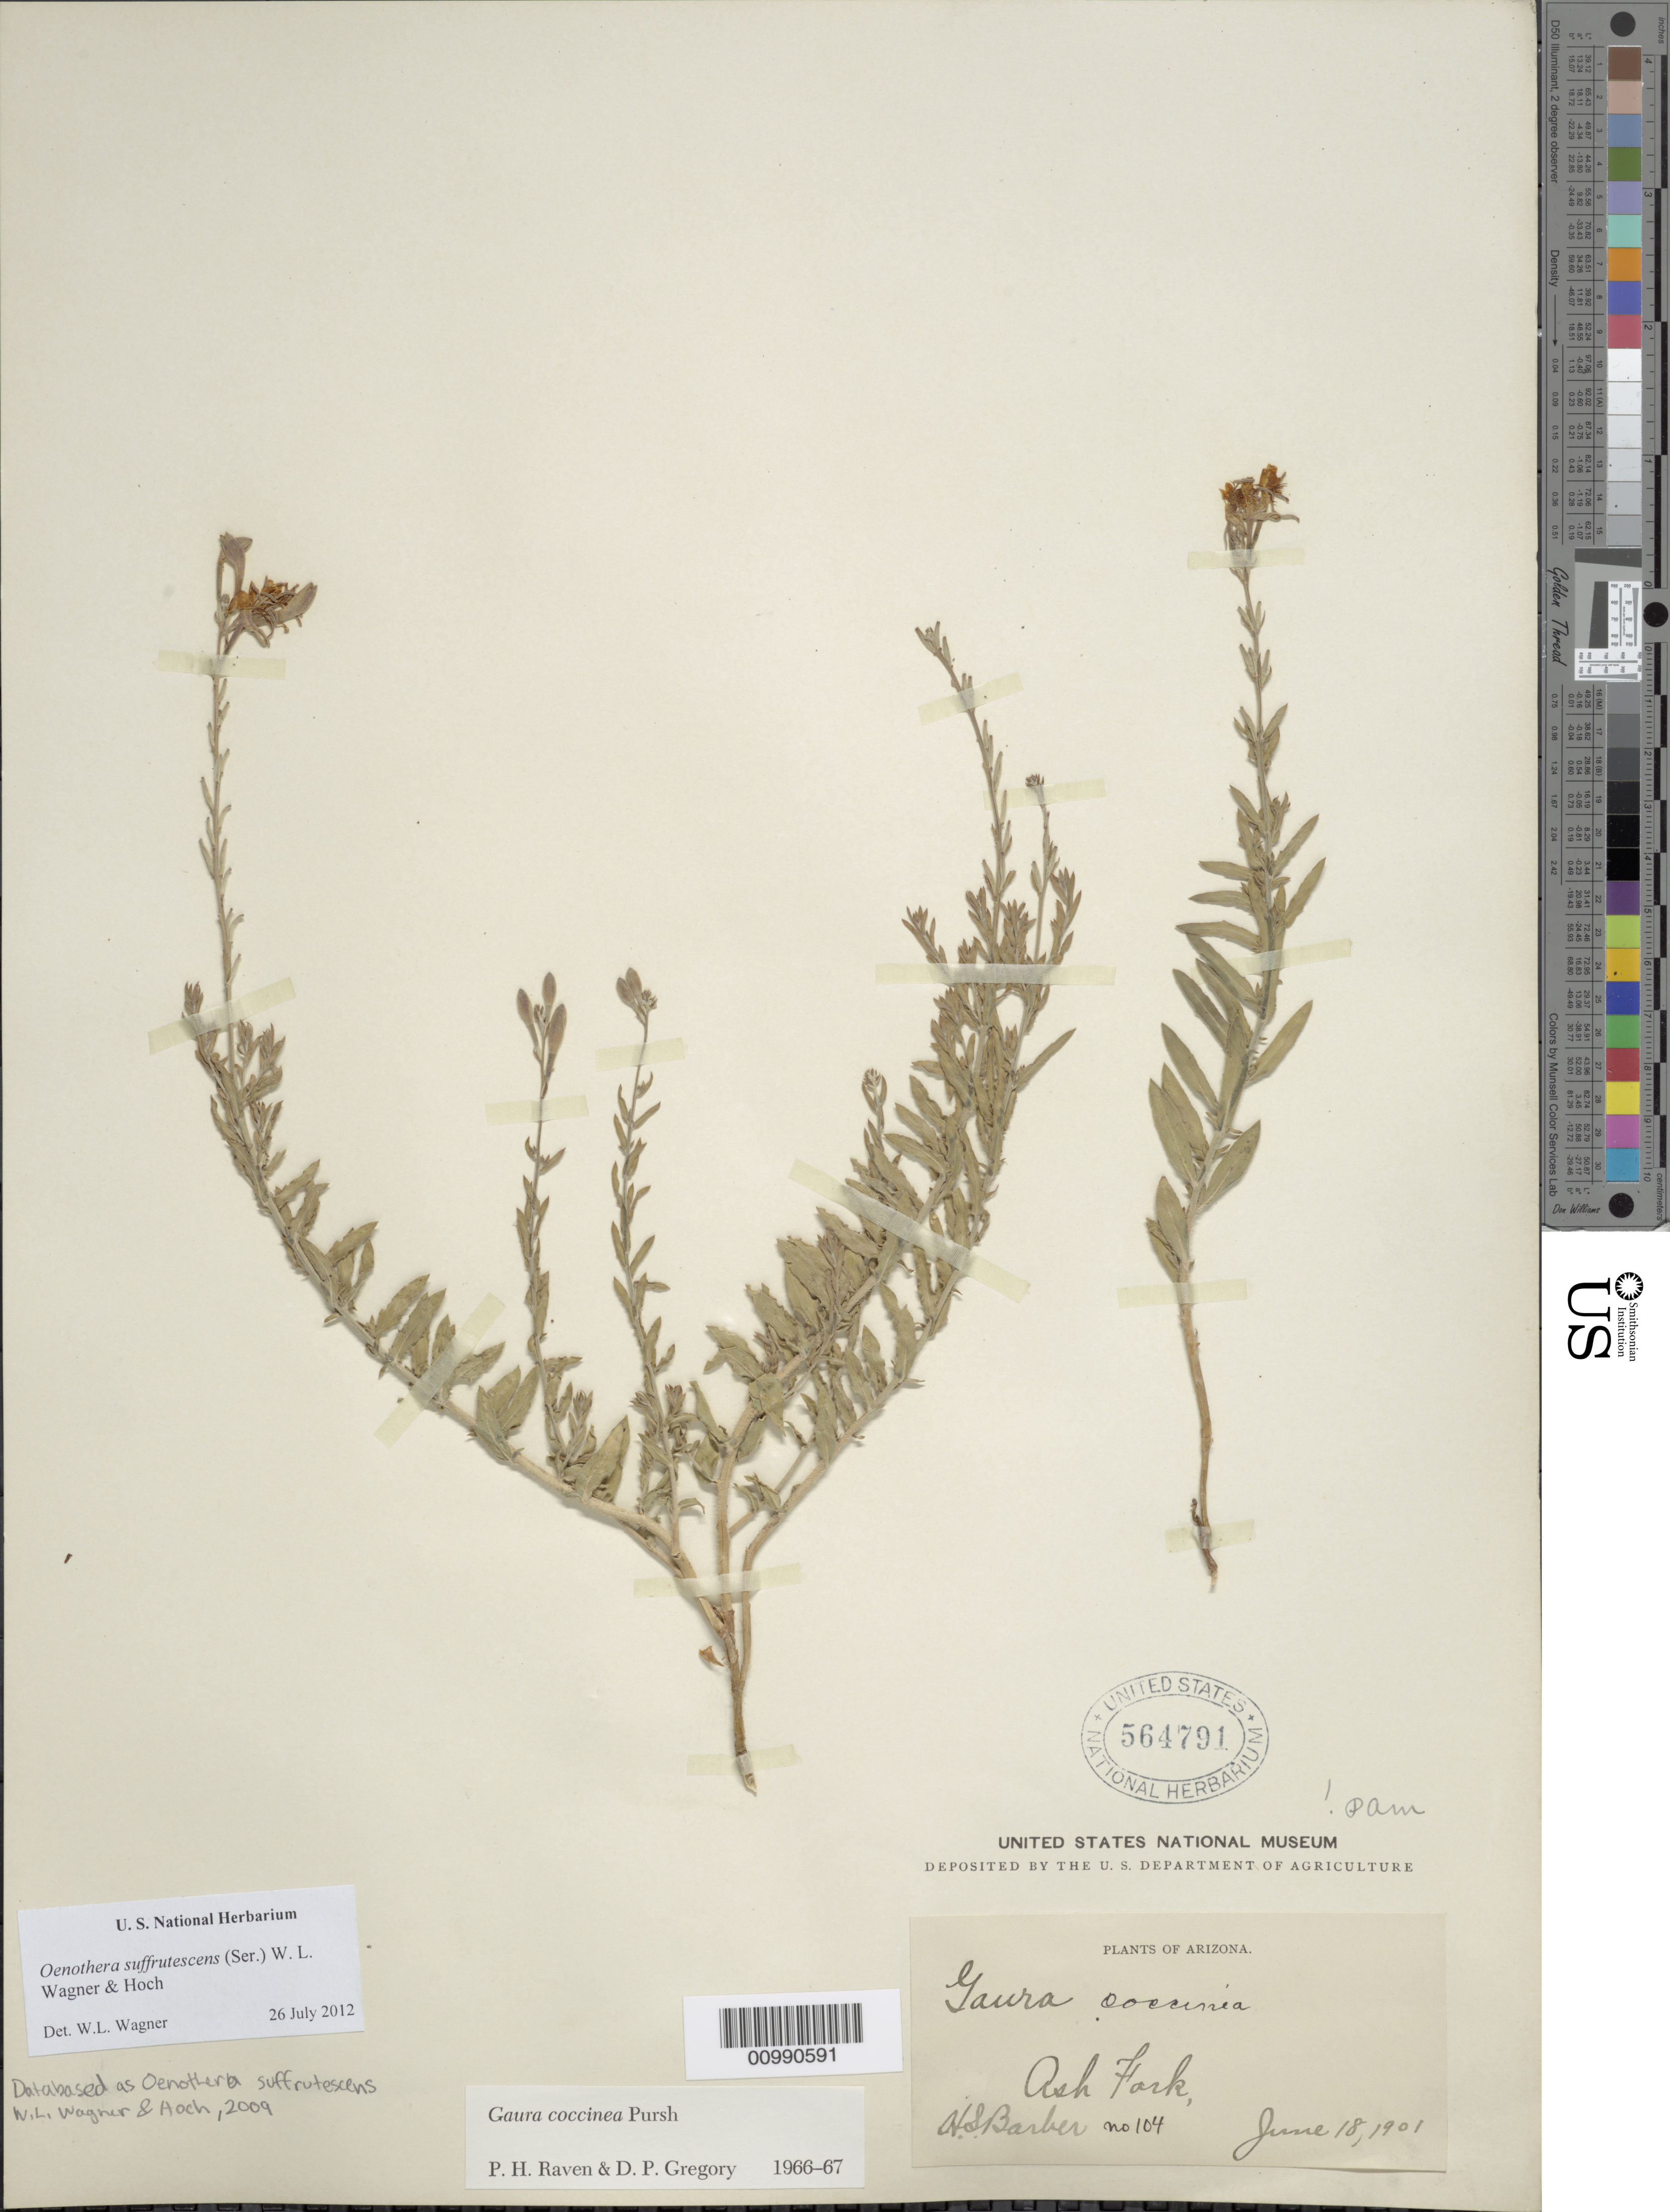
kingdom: Plantae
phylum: Tracheophyta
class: Magnoliopsida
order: Myrtales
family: Onagraceae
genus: Oenothera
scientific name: Oenothera suffrutescens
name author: (Ser.) W.L. Wagner & Hoch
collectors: H. Barber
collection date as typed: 18 Jun 1901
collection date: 1901-06-18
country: United States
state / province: Arizona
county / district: Yavapai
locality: Ash Fork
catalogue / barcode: US 564791